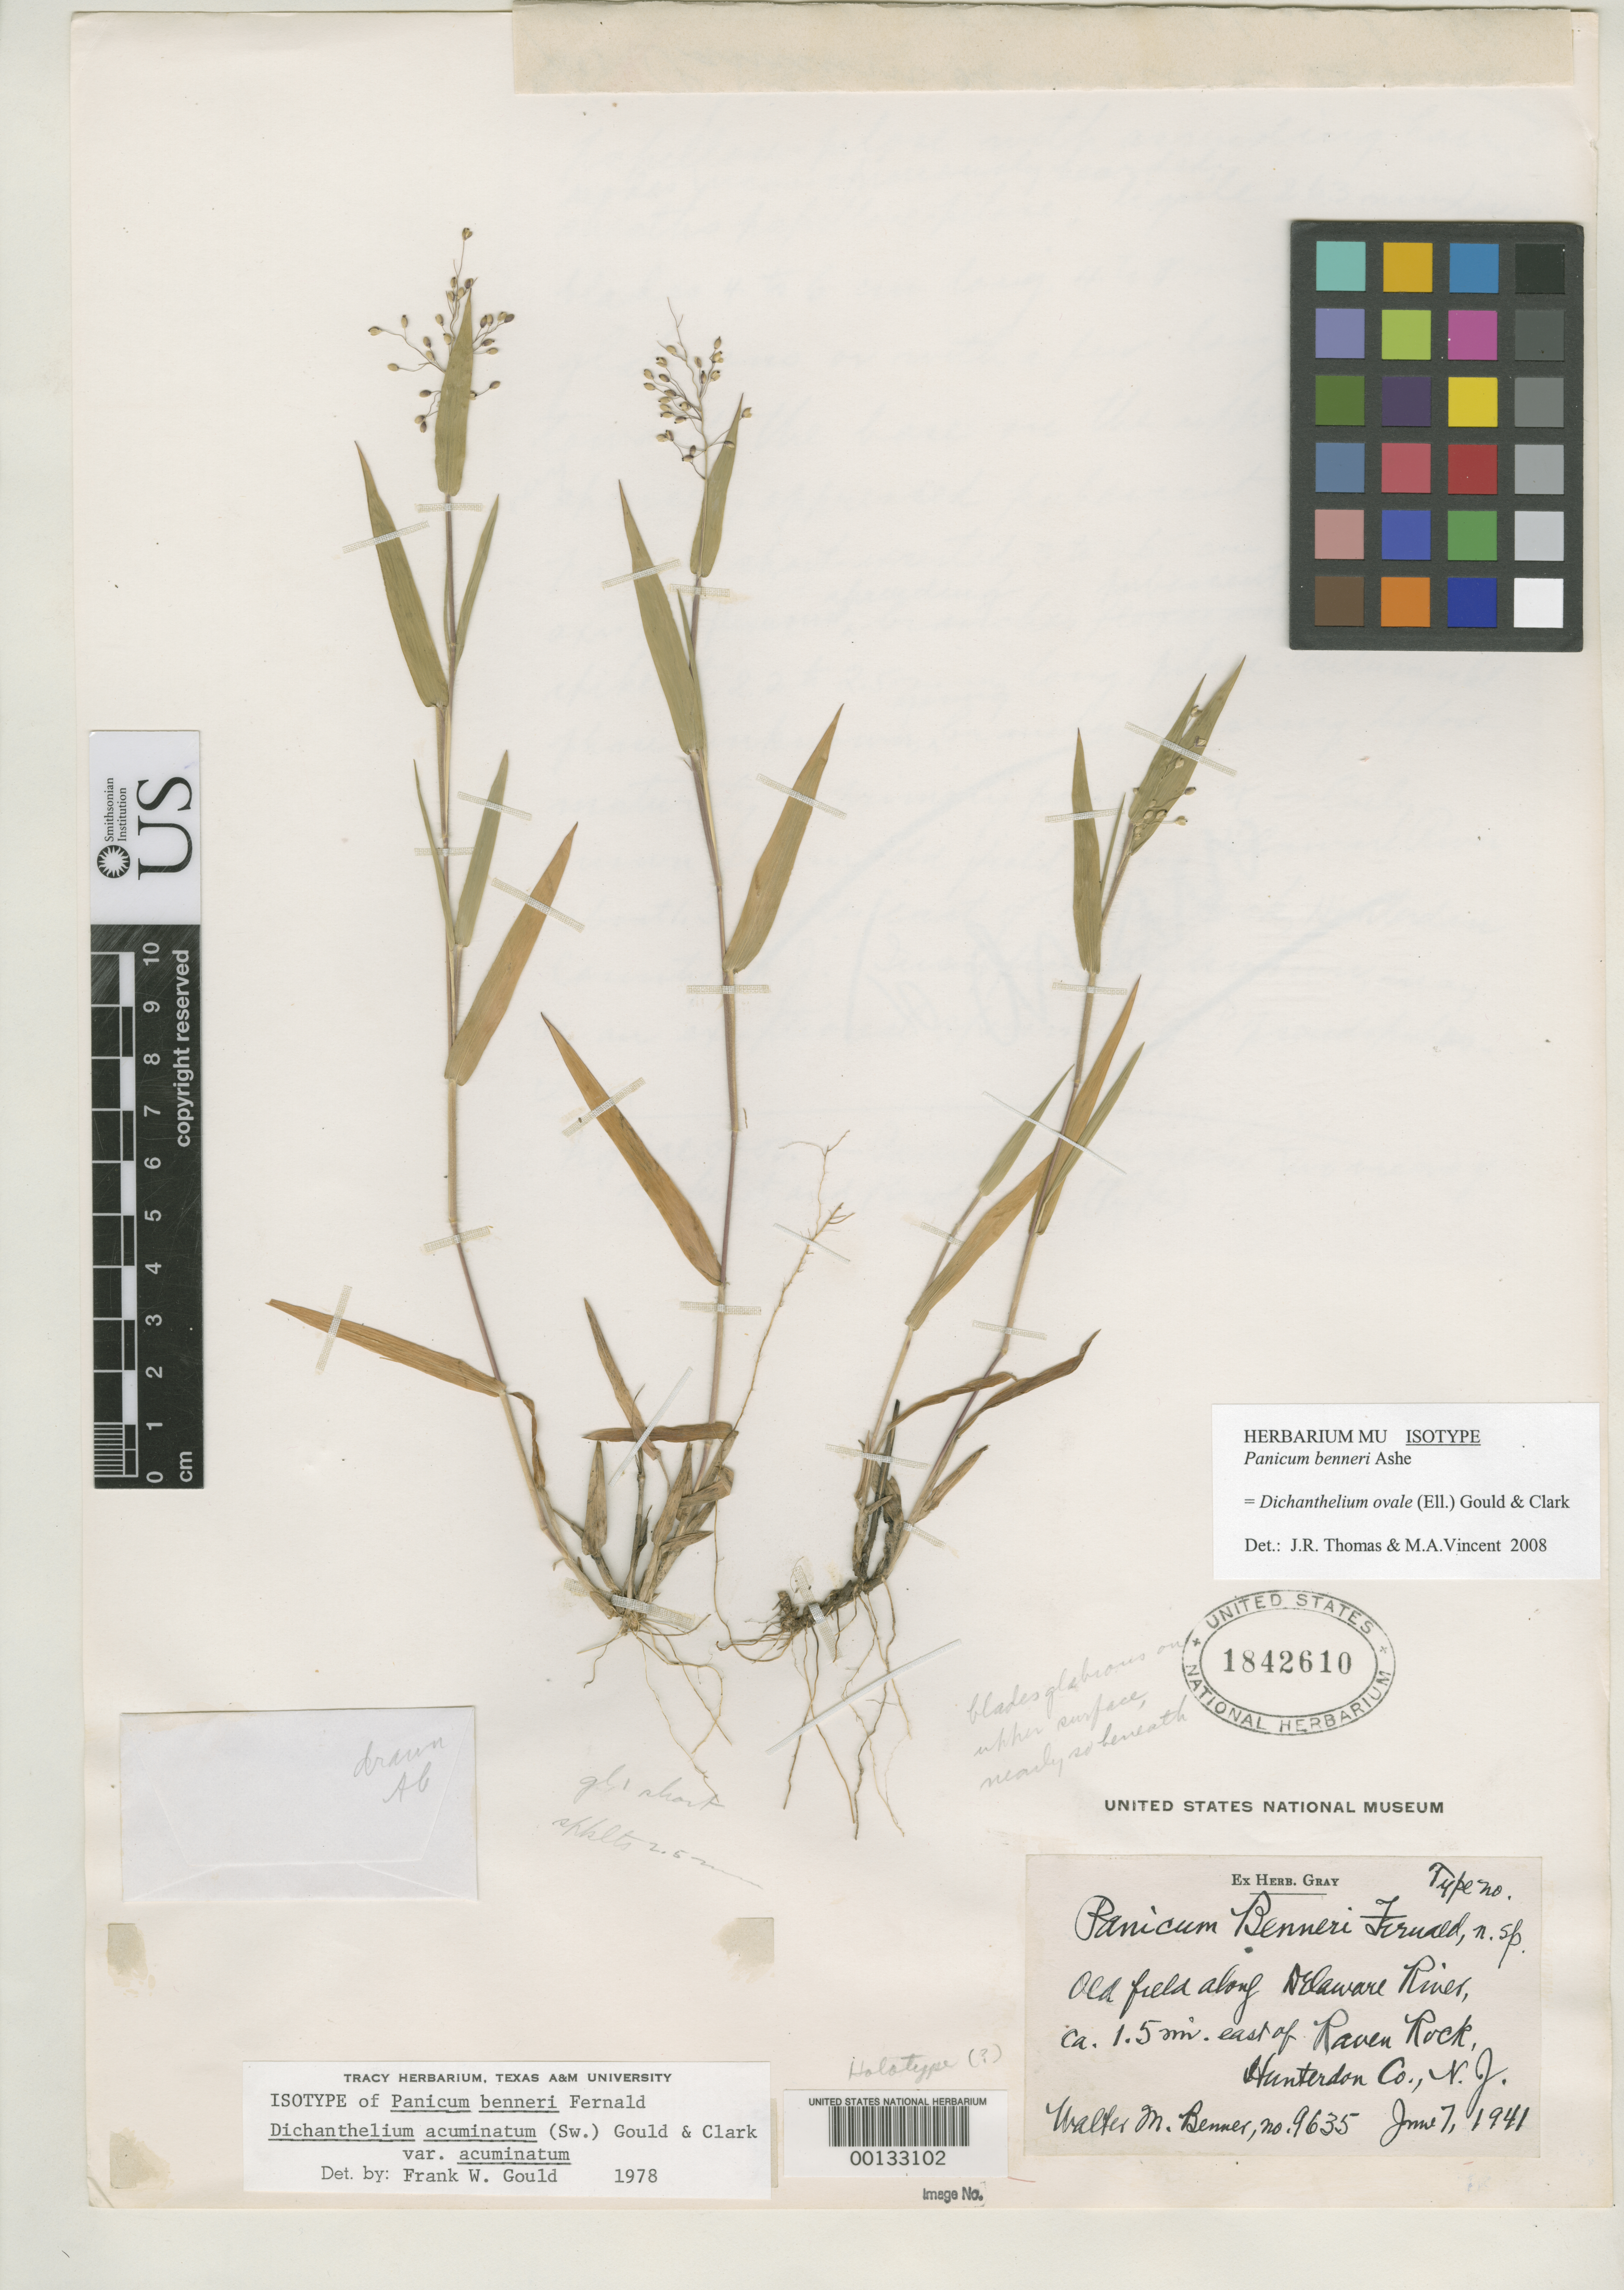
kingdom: Plantae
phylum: Tracheophyta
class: Liliopsida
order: Poales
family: Poaceae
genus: Panicum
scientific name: Panicum benneri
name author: Fernald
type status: Isotype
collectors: W. Benner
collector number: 9635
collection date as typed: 07 Jun 1941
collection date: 1941-06-07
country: United States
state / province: New Jersey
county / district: Hunterdon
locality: East of Raven Rock, Delaware River.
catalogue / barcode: US 1842610